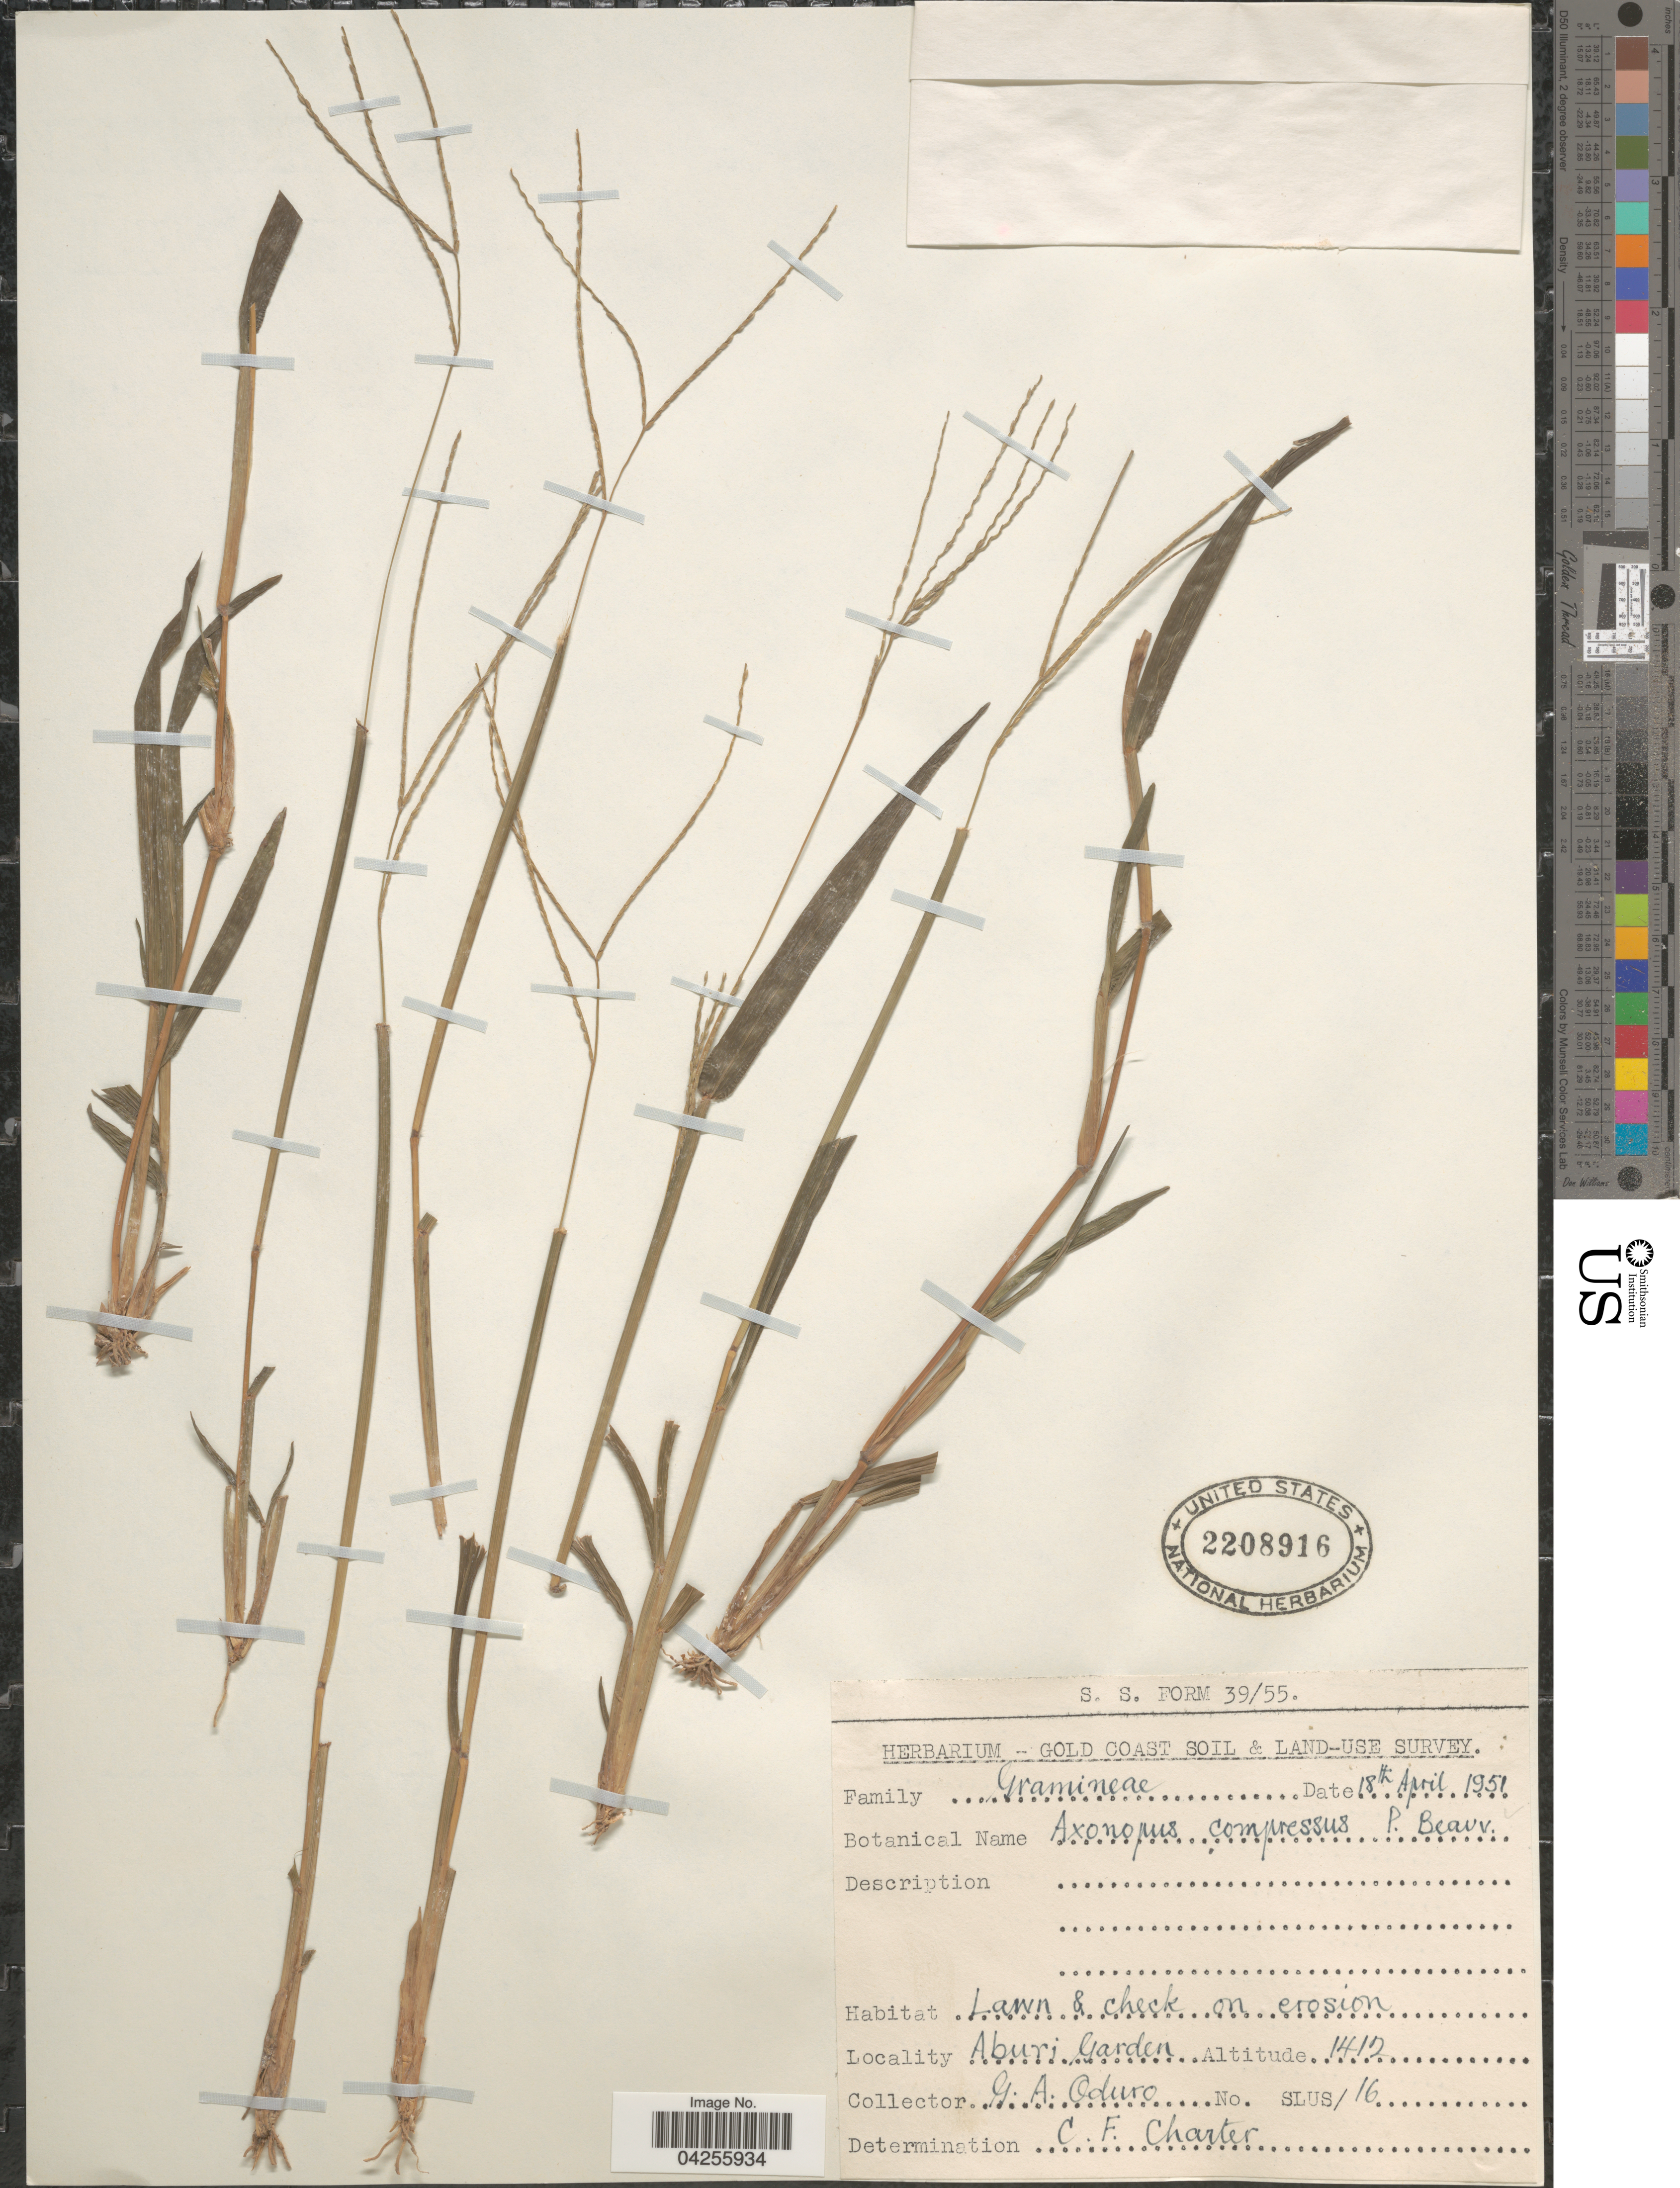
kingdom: Plantae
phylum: Tracheophyta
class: Liliopsida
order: Poales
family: Poaceae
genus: Axonopus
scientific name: Axonopus compressus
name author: (Sw.) P. Beauv.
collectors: G. Oduro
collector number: SLUS/16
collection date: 1951-04-18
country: Ghana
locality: Gold Coast Soil & Land-use Survey. Lawn & check on erosion. Aburi Garden.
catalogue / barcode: US 2208916